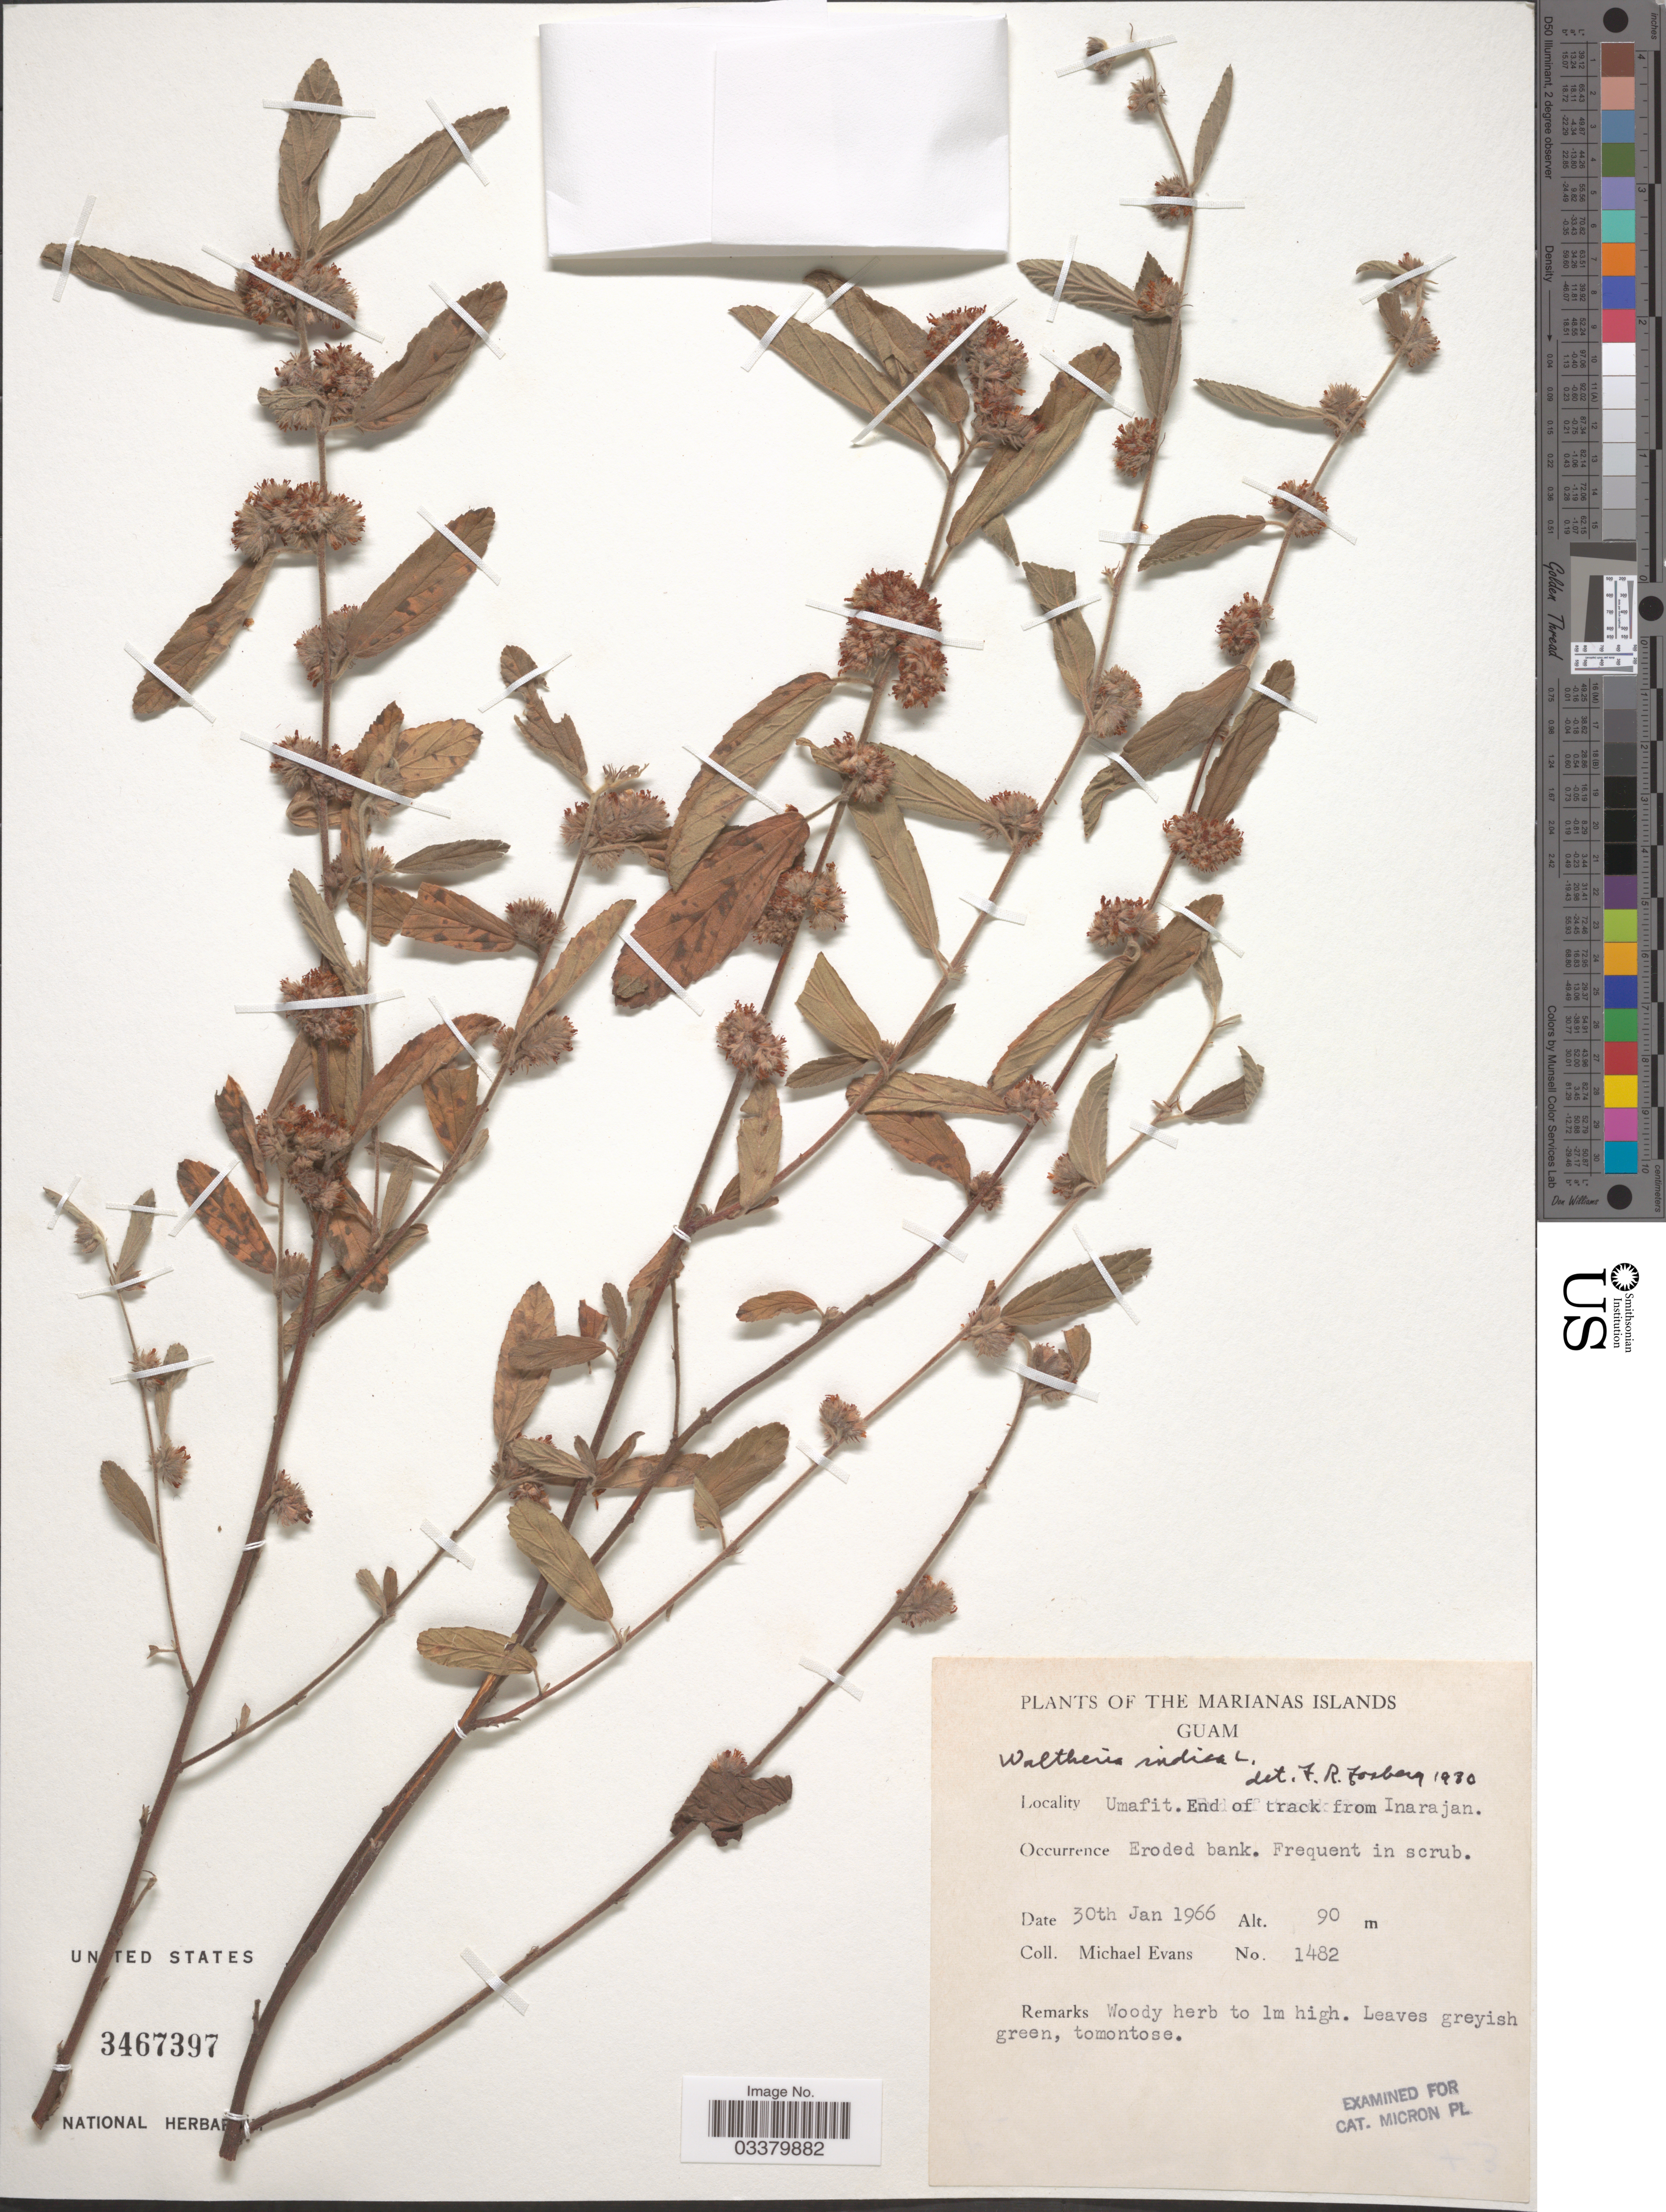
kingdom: Plantae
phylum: Tracheophyta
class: Magnoliopsida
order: Malvales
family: Malvaceae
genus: Waltheria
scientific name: Waltheria indica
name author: L.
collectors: M. Evans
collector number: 1482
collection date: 1966-01-30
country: Guam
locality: The Marianas Islands, Umafit. End of track from Inarajan.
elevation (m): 90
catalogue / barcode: US 3467397